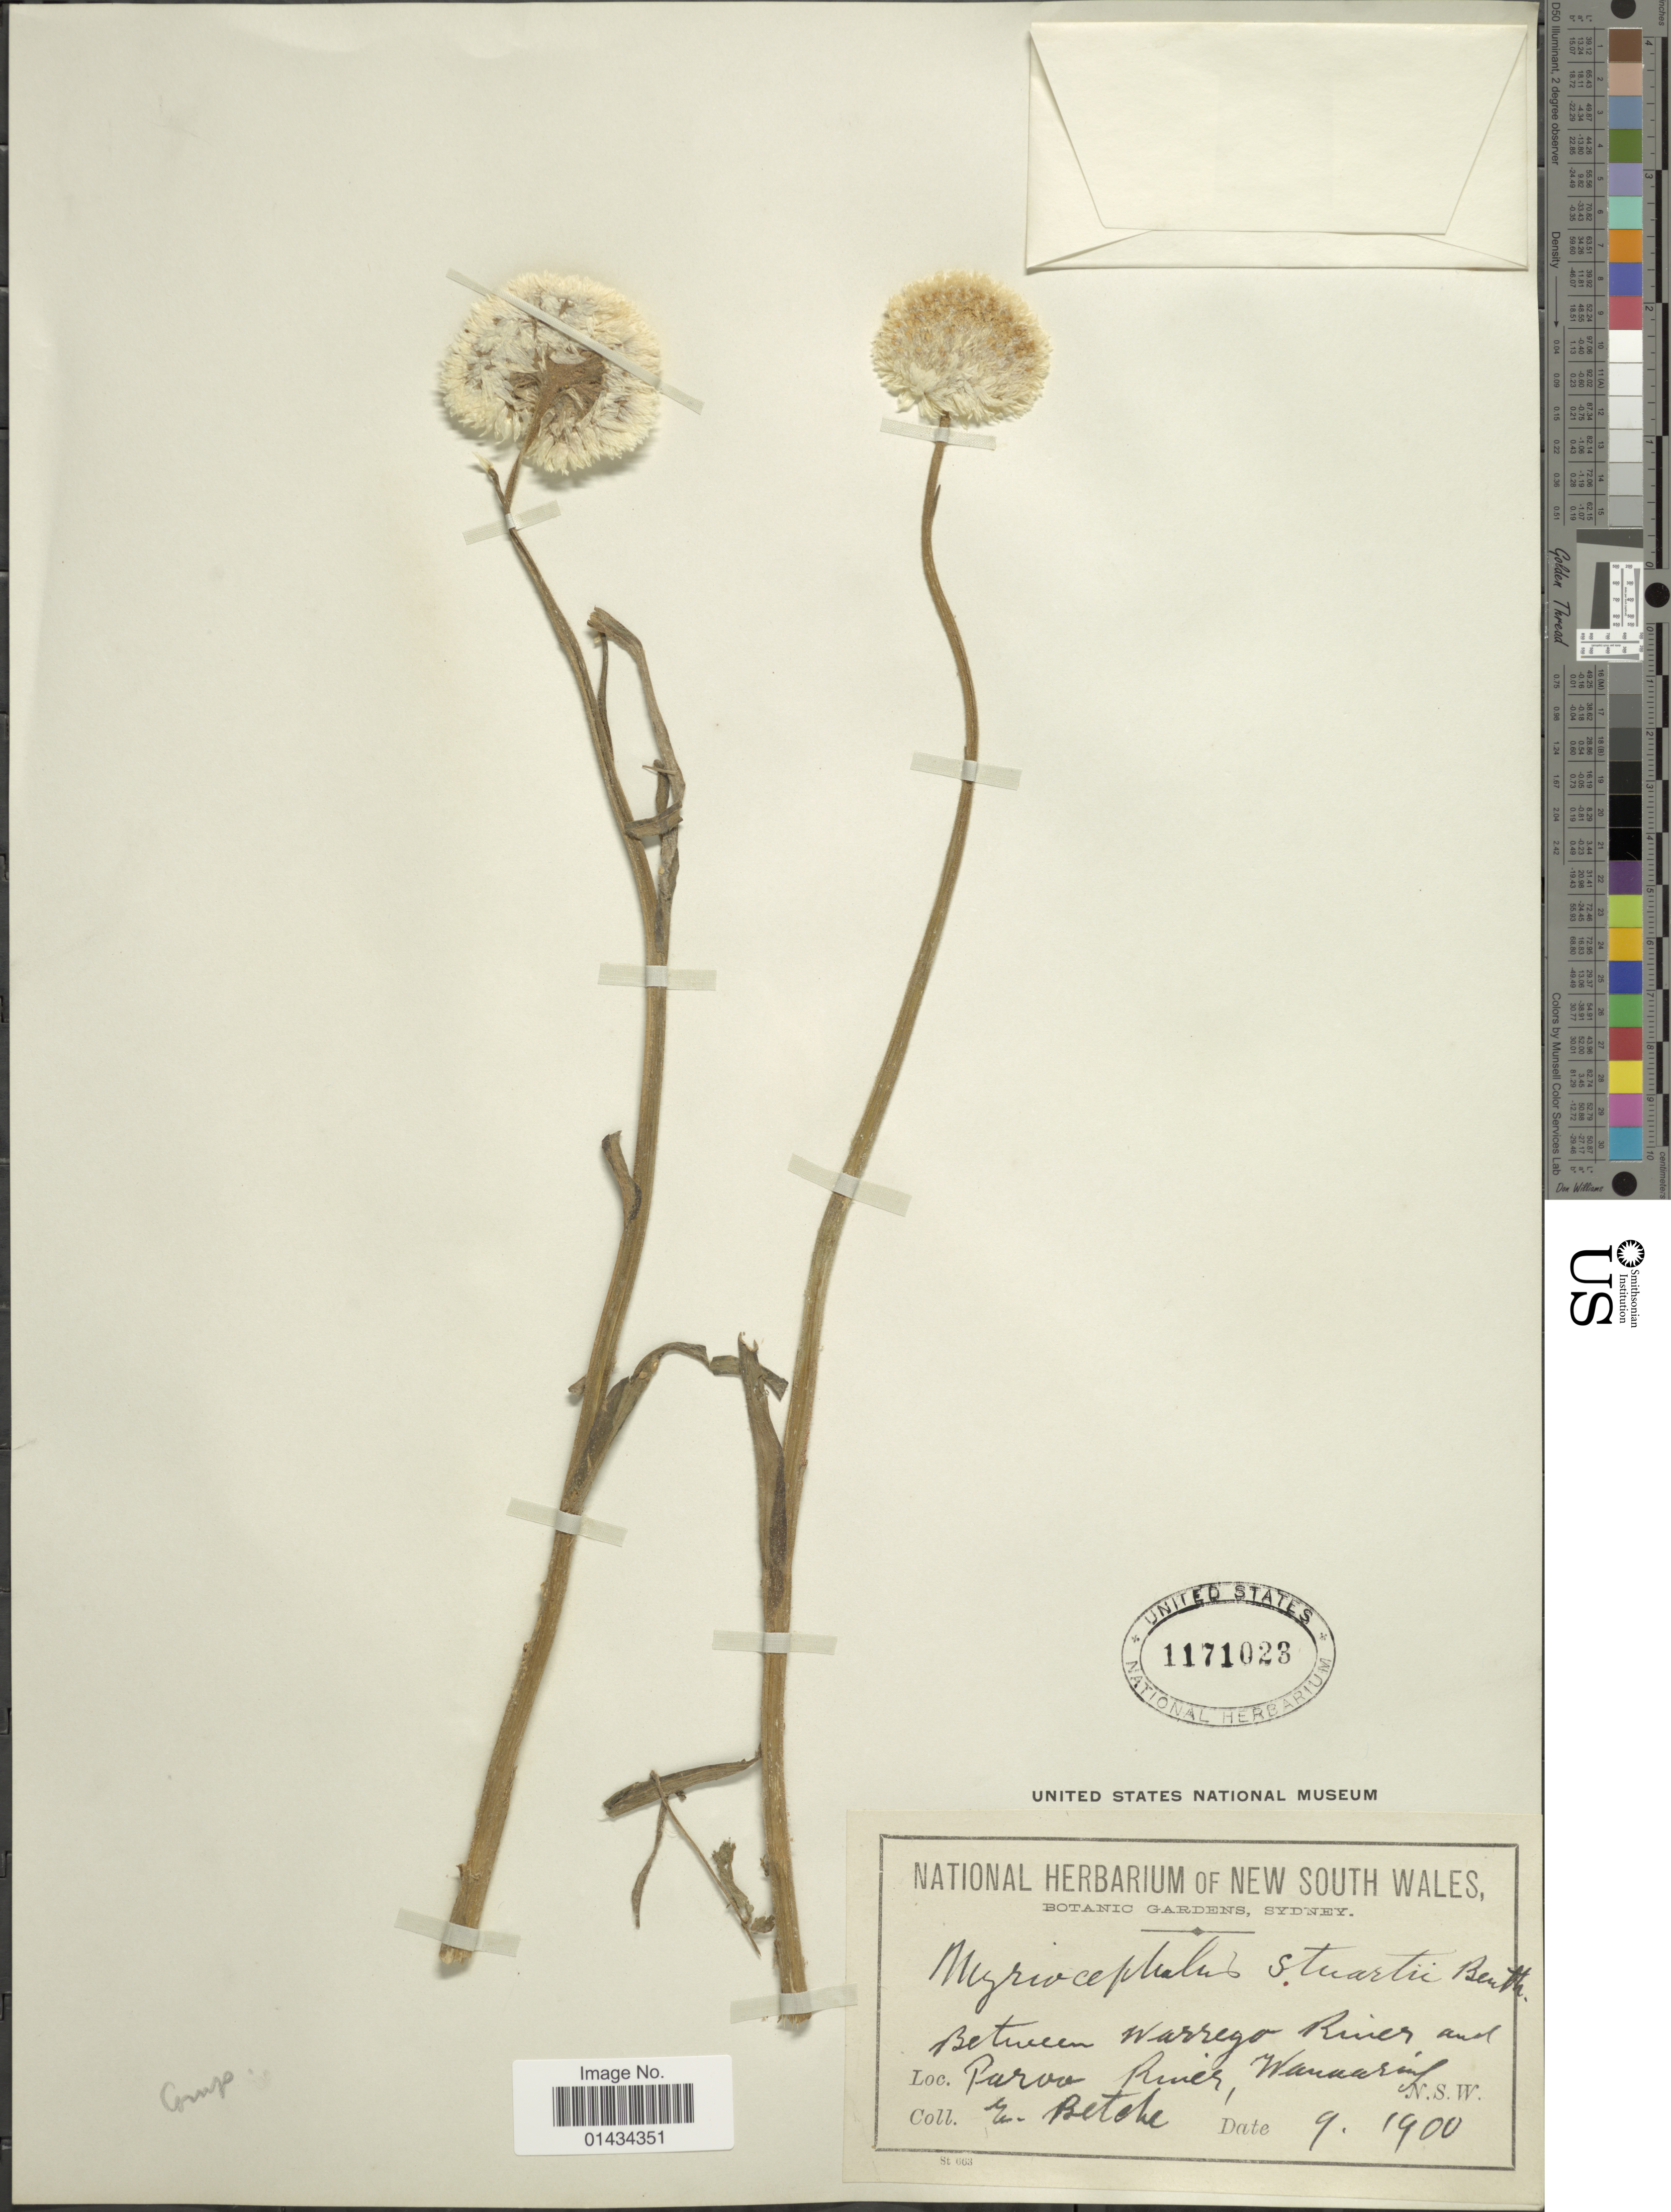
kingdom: Plantae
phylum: Tracheophyta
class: Magnoliopsida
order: Asterales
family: Asteraceae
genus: Myriocephalus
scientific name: Myriocephalus stuartii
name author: Benth.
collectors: Betcke.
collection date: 1900-09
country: Australia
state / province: New South Wales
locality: Between Warrego River and Paroo River, Wanaaring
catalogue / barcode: US 1171023